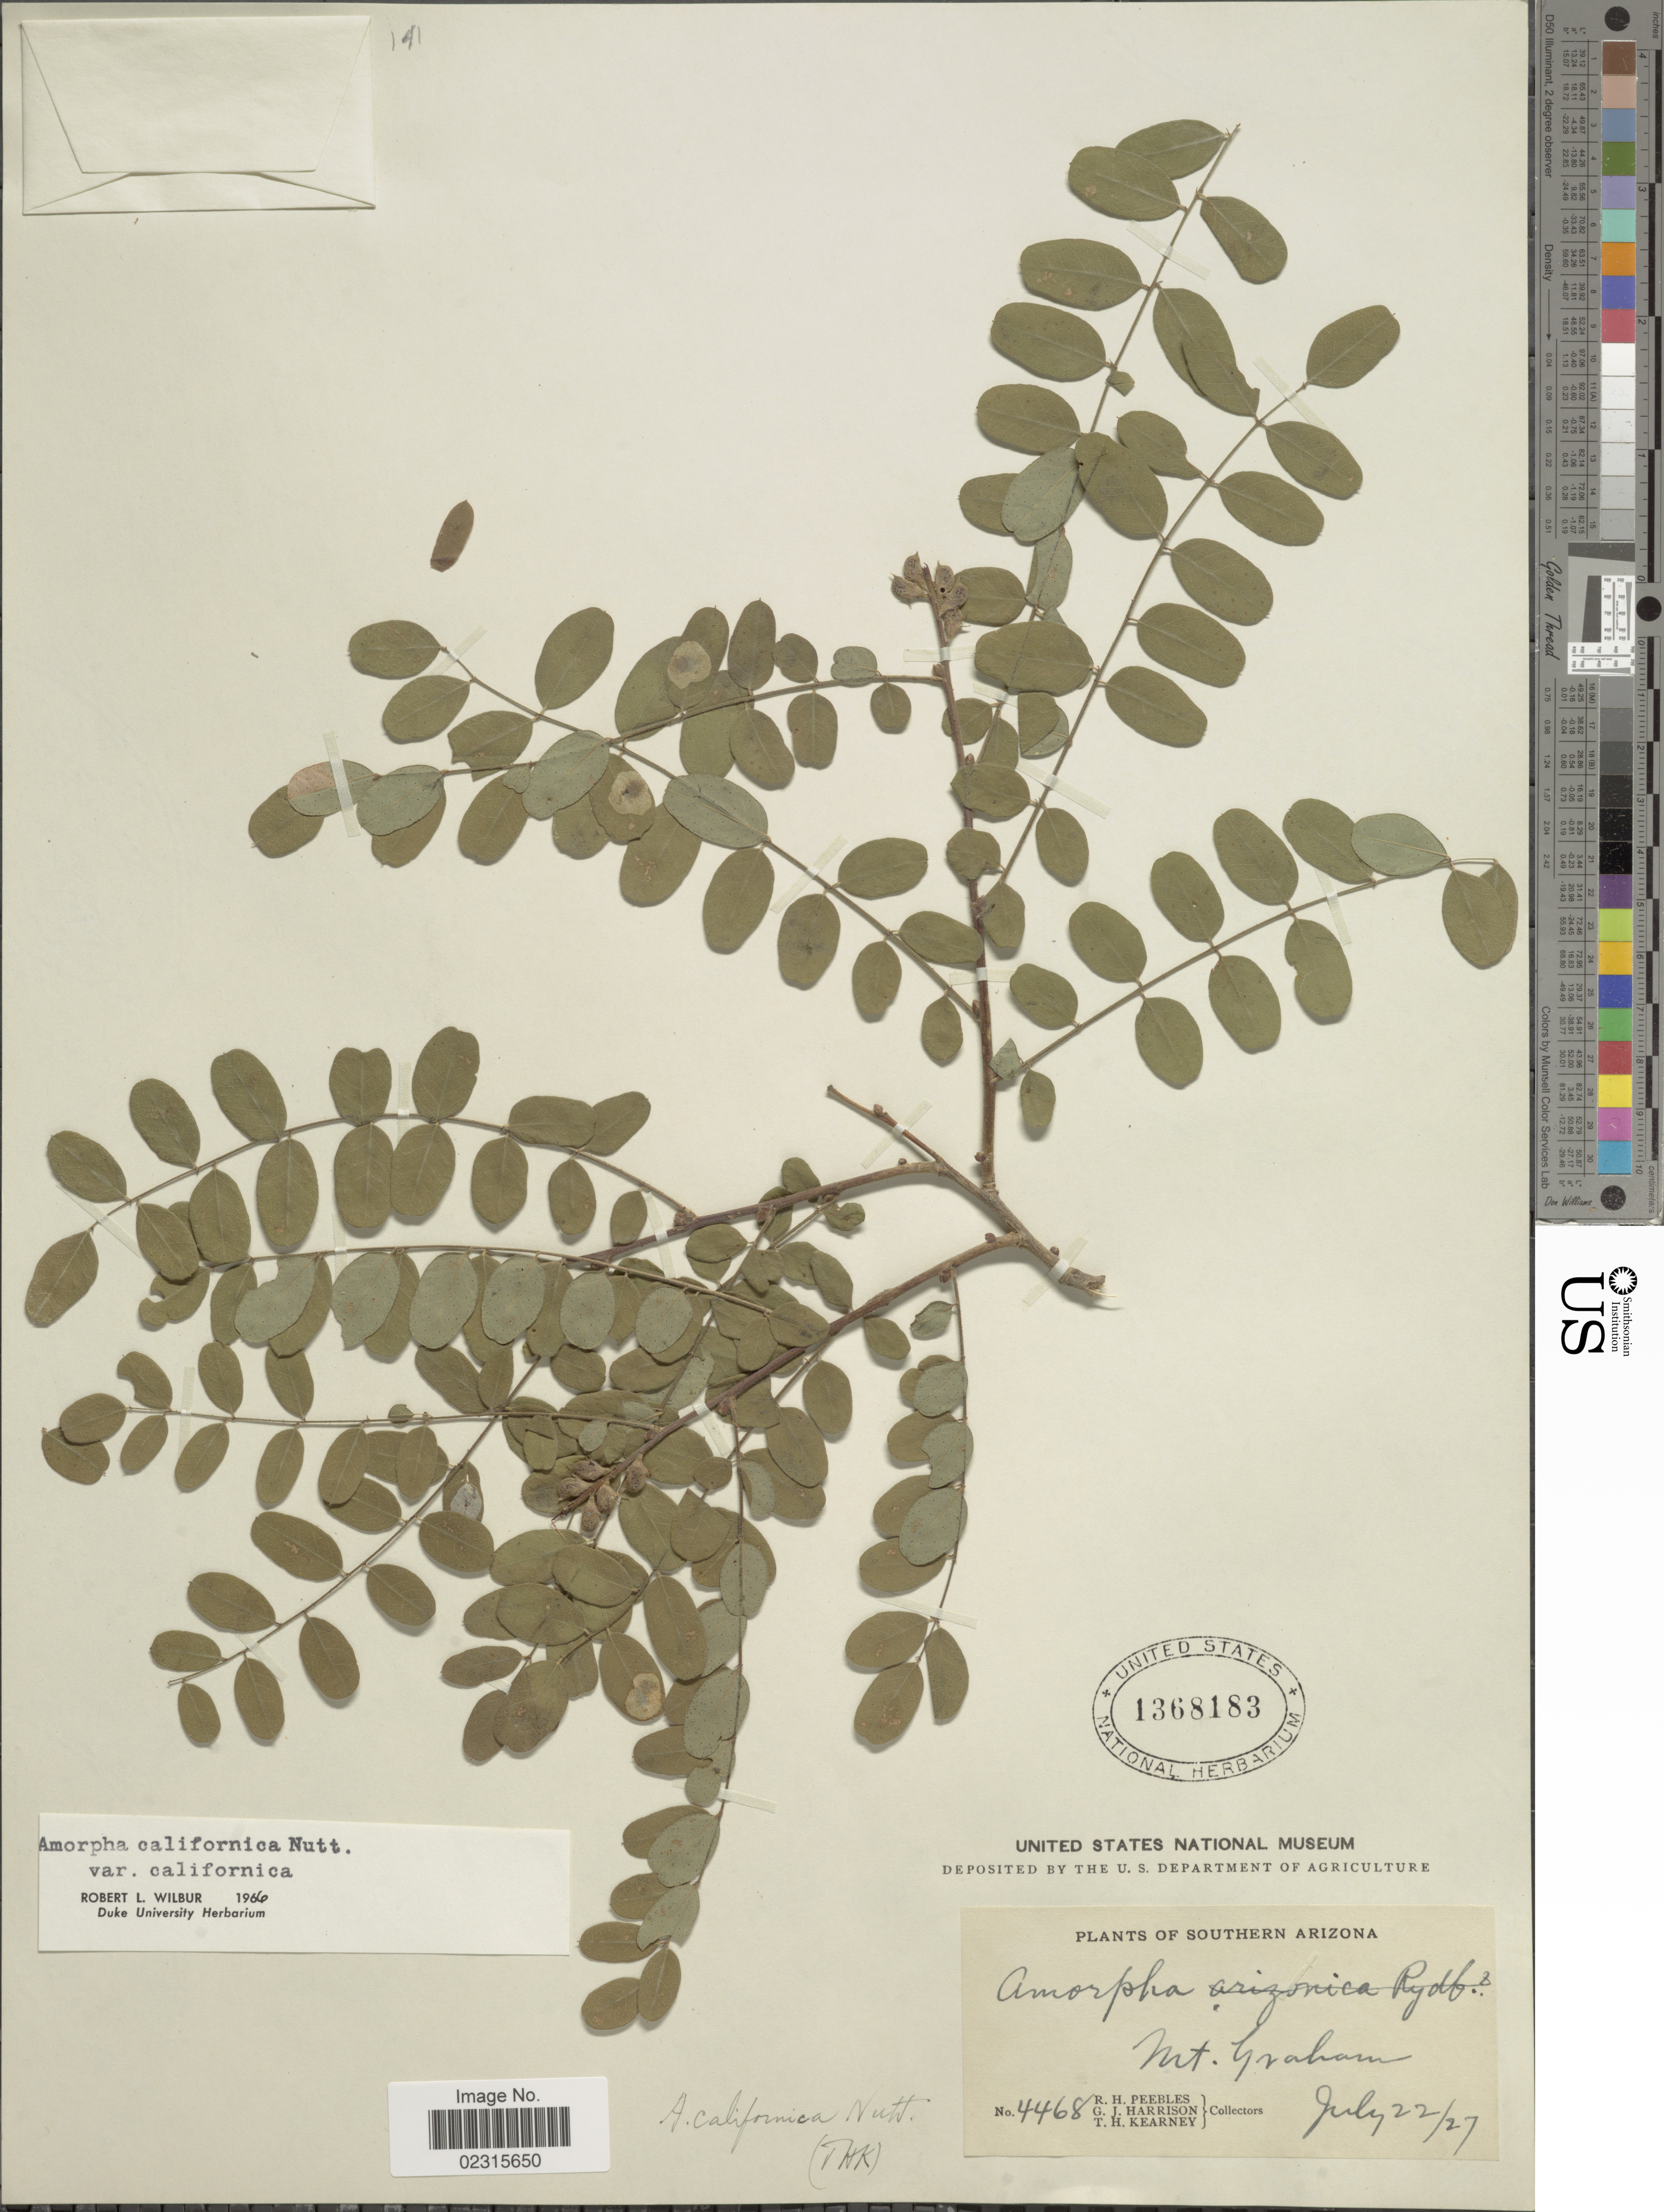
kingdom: Plantae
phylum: Tracheophyta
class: Magnoliopsida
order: Fabales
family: Fabaceae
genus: Amorpha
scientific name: Amorpha californica var. californica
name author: Nutt.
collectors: R. H. Peebles, G. J. Harrison & T. H. Kearney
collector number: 4468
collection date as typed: Transcribed d/m/y: 22/7/27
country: United States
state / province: Arizona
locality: Southern Arizona, Mt. Graham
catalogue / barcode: US 1368183